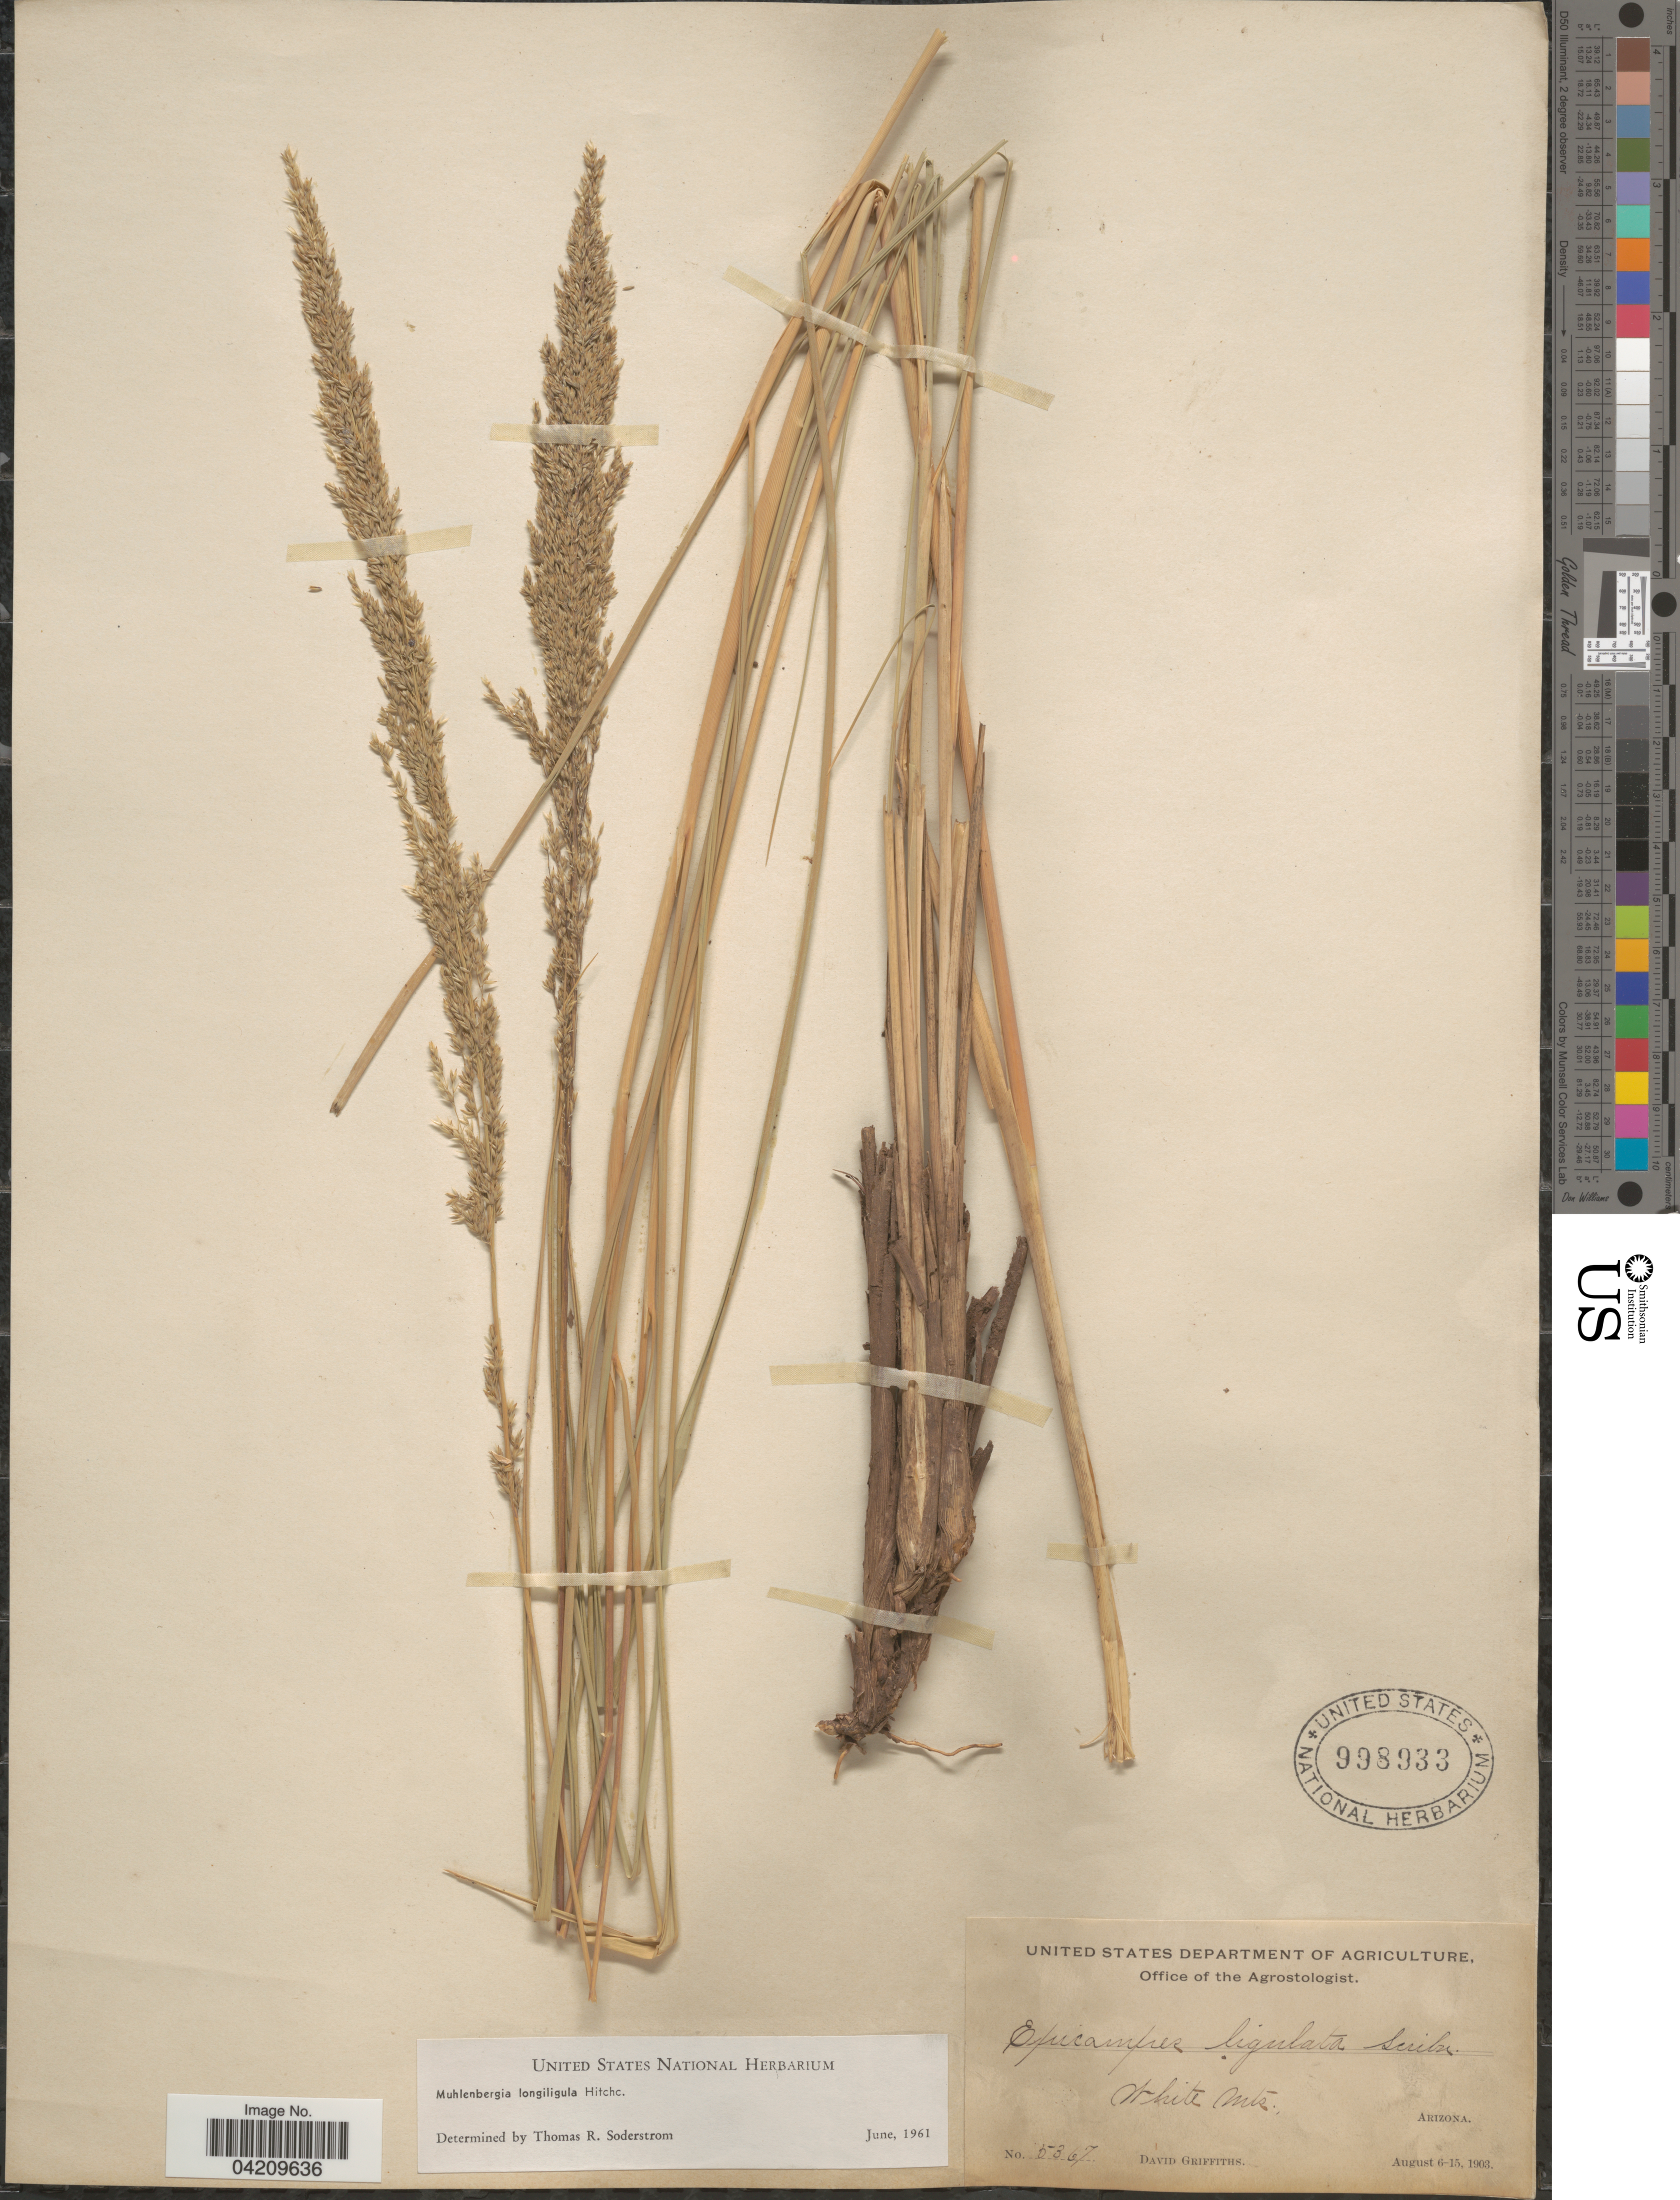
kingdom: Plantae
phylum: Tracheophyta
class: Liliopsida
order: Poales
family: Poaceae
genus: Muhlenbergia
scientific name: Muhlenbergia longiligula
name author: Hitchc.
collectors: D. Griffiths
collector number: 5367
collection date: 1903-08-06/1903-08-15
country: United States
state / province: Arizona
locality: White Mts.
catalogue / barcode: US 998933